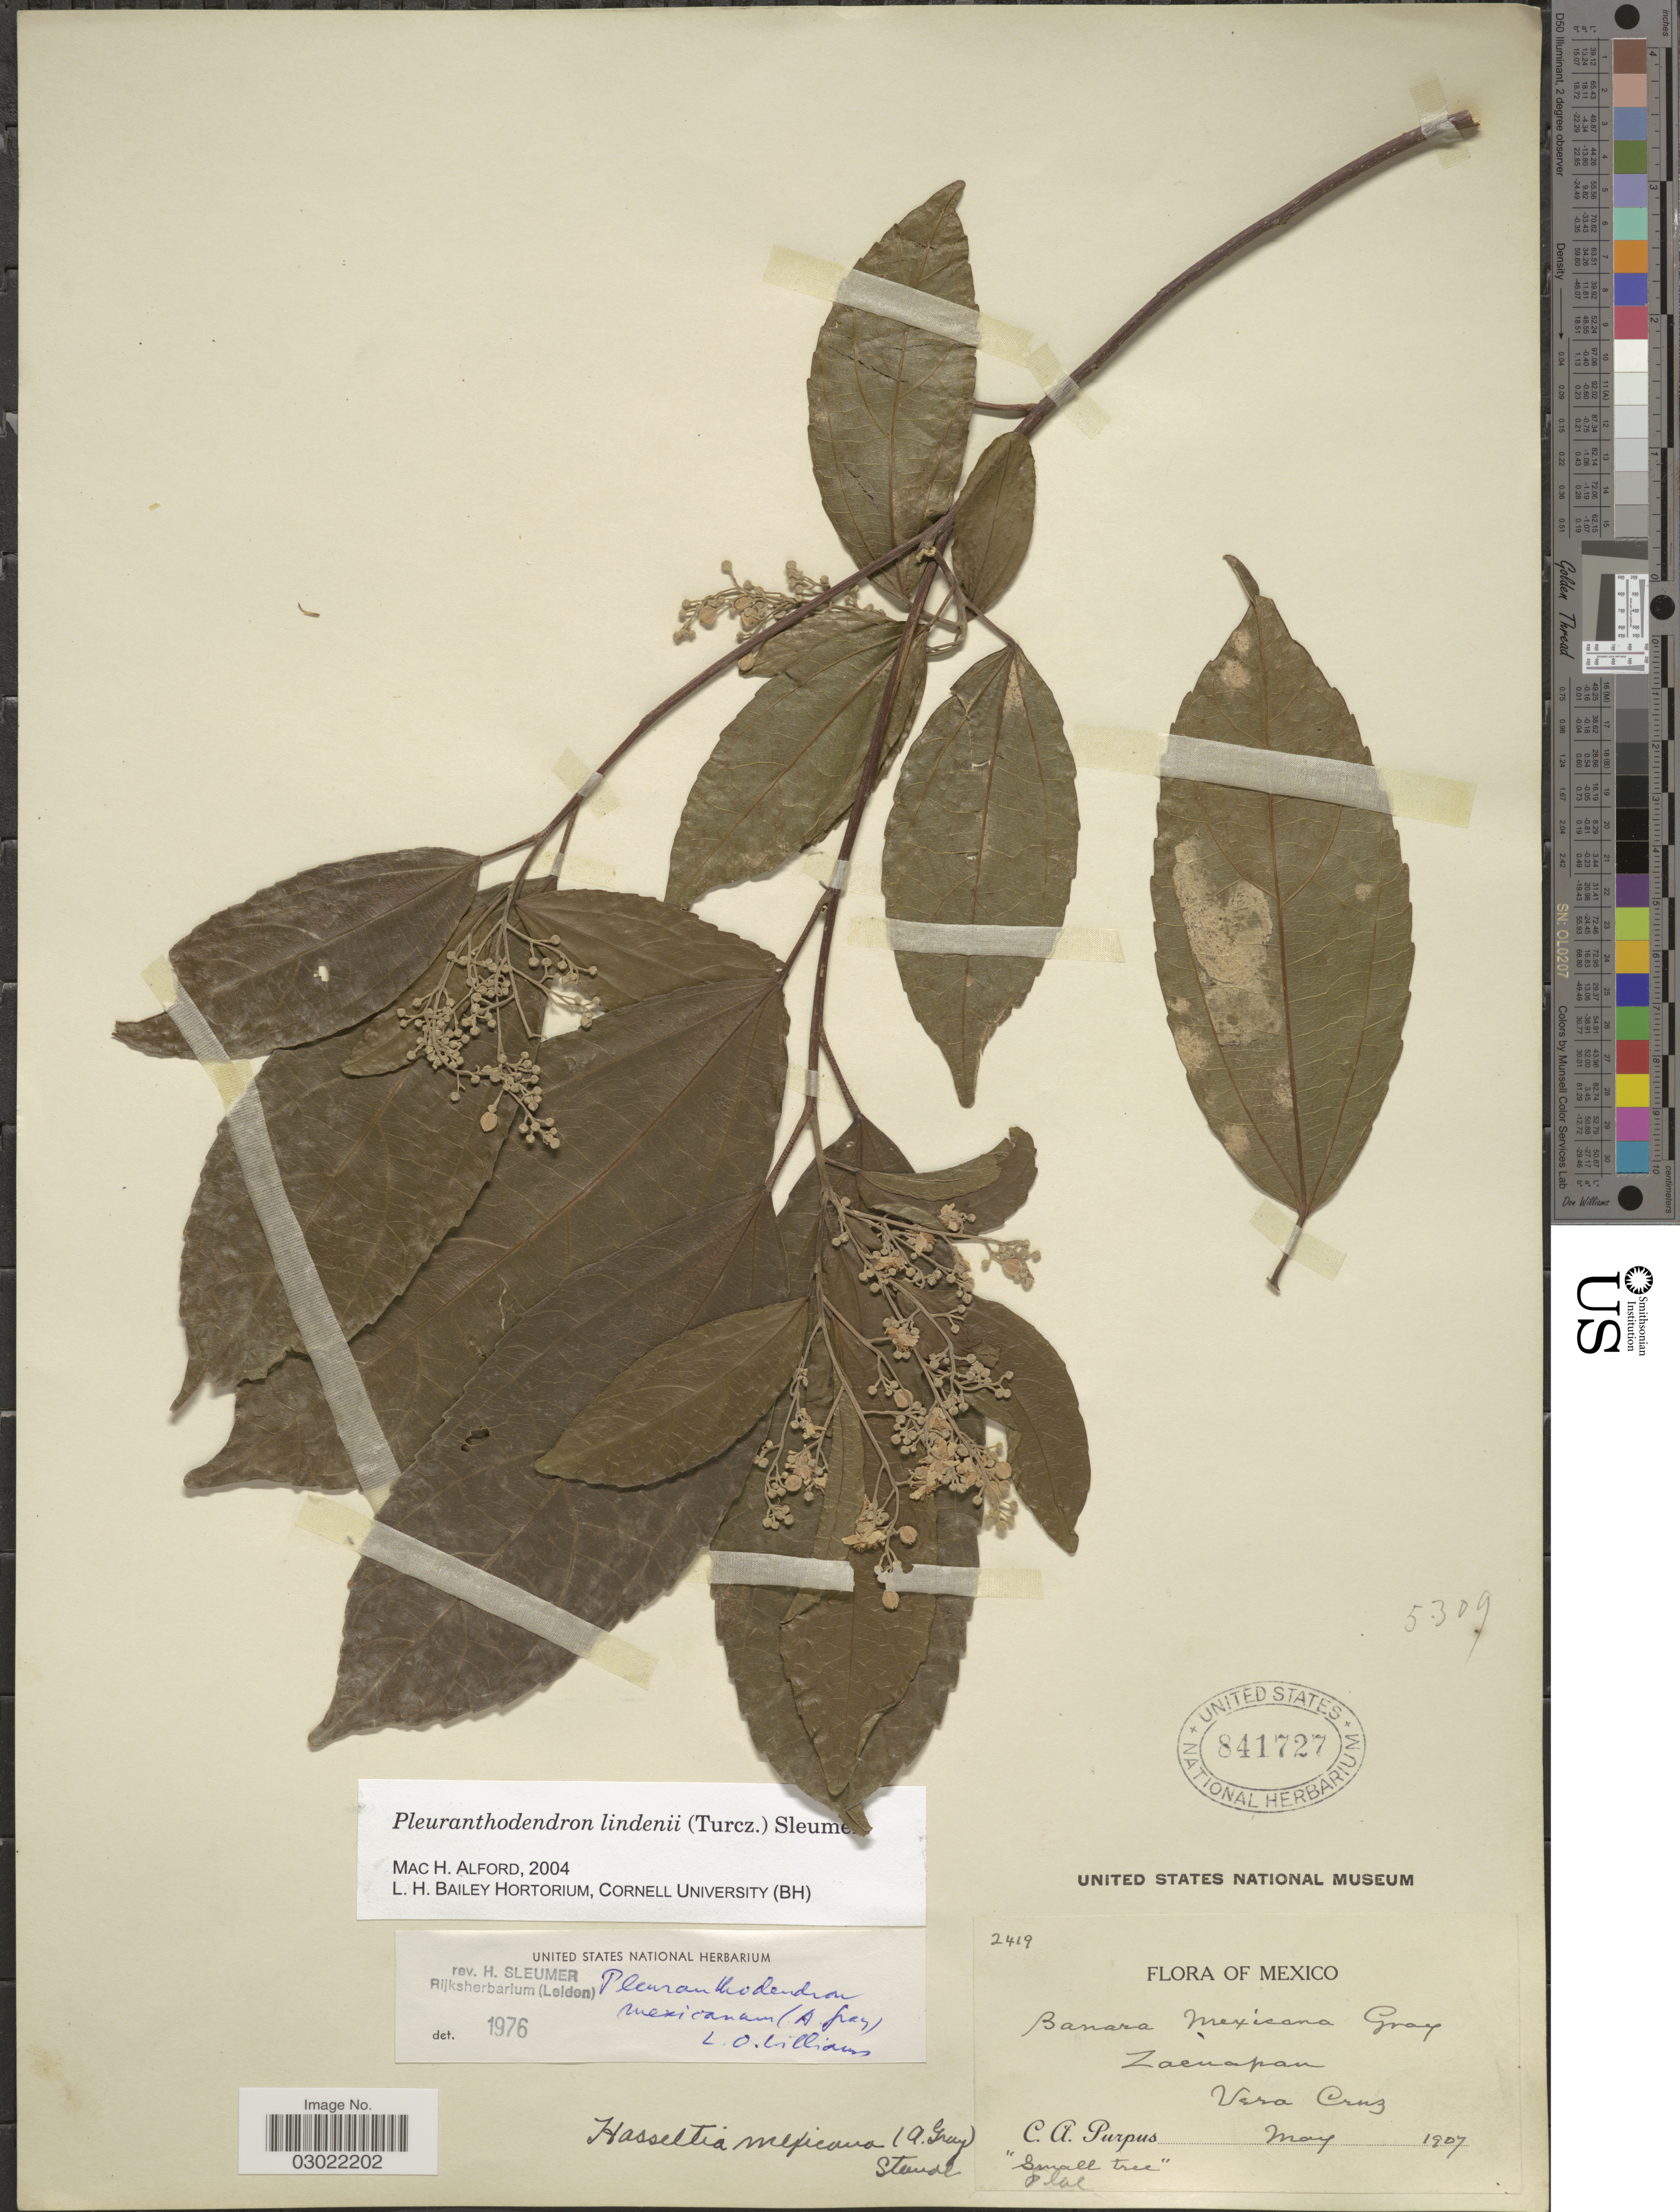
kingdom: Plantae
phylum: Tracheophyta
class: Magnoliopsida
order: Malpighiales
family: Salicaceae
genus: Pleuranthodendron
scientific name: Pleuranthodendron lindenii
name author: (Turcz.) Sleumer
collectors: C. A. Purpus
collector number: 2419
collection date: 1907-05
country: Mexico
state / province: Veracruz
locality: Zacuapan. Vera Cruz.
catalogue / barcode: US 841727